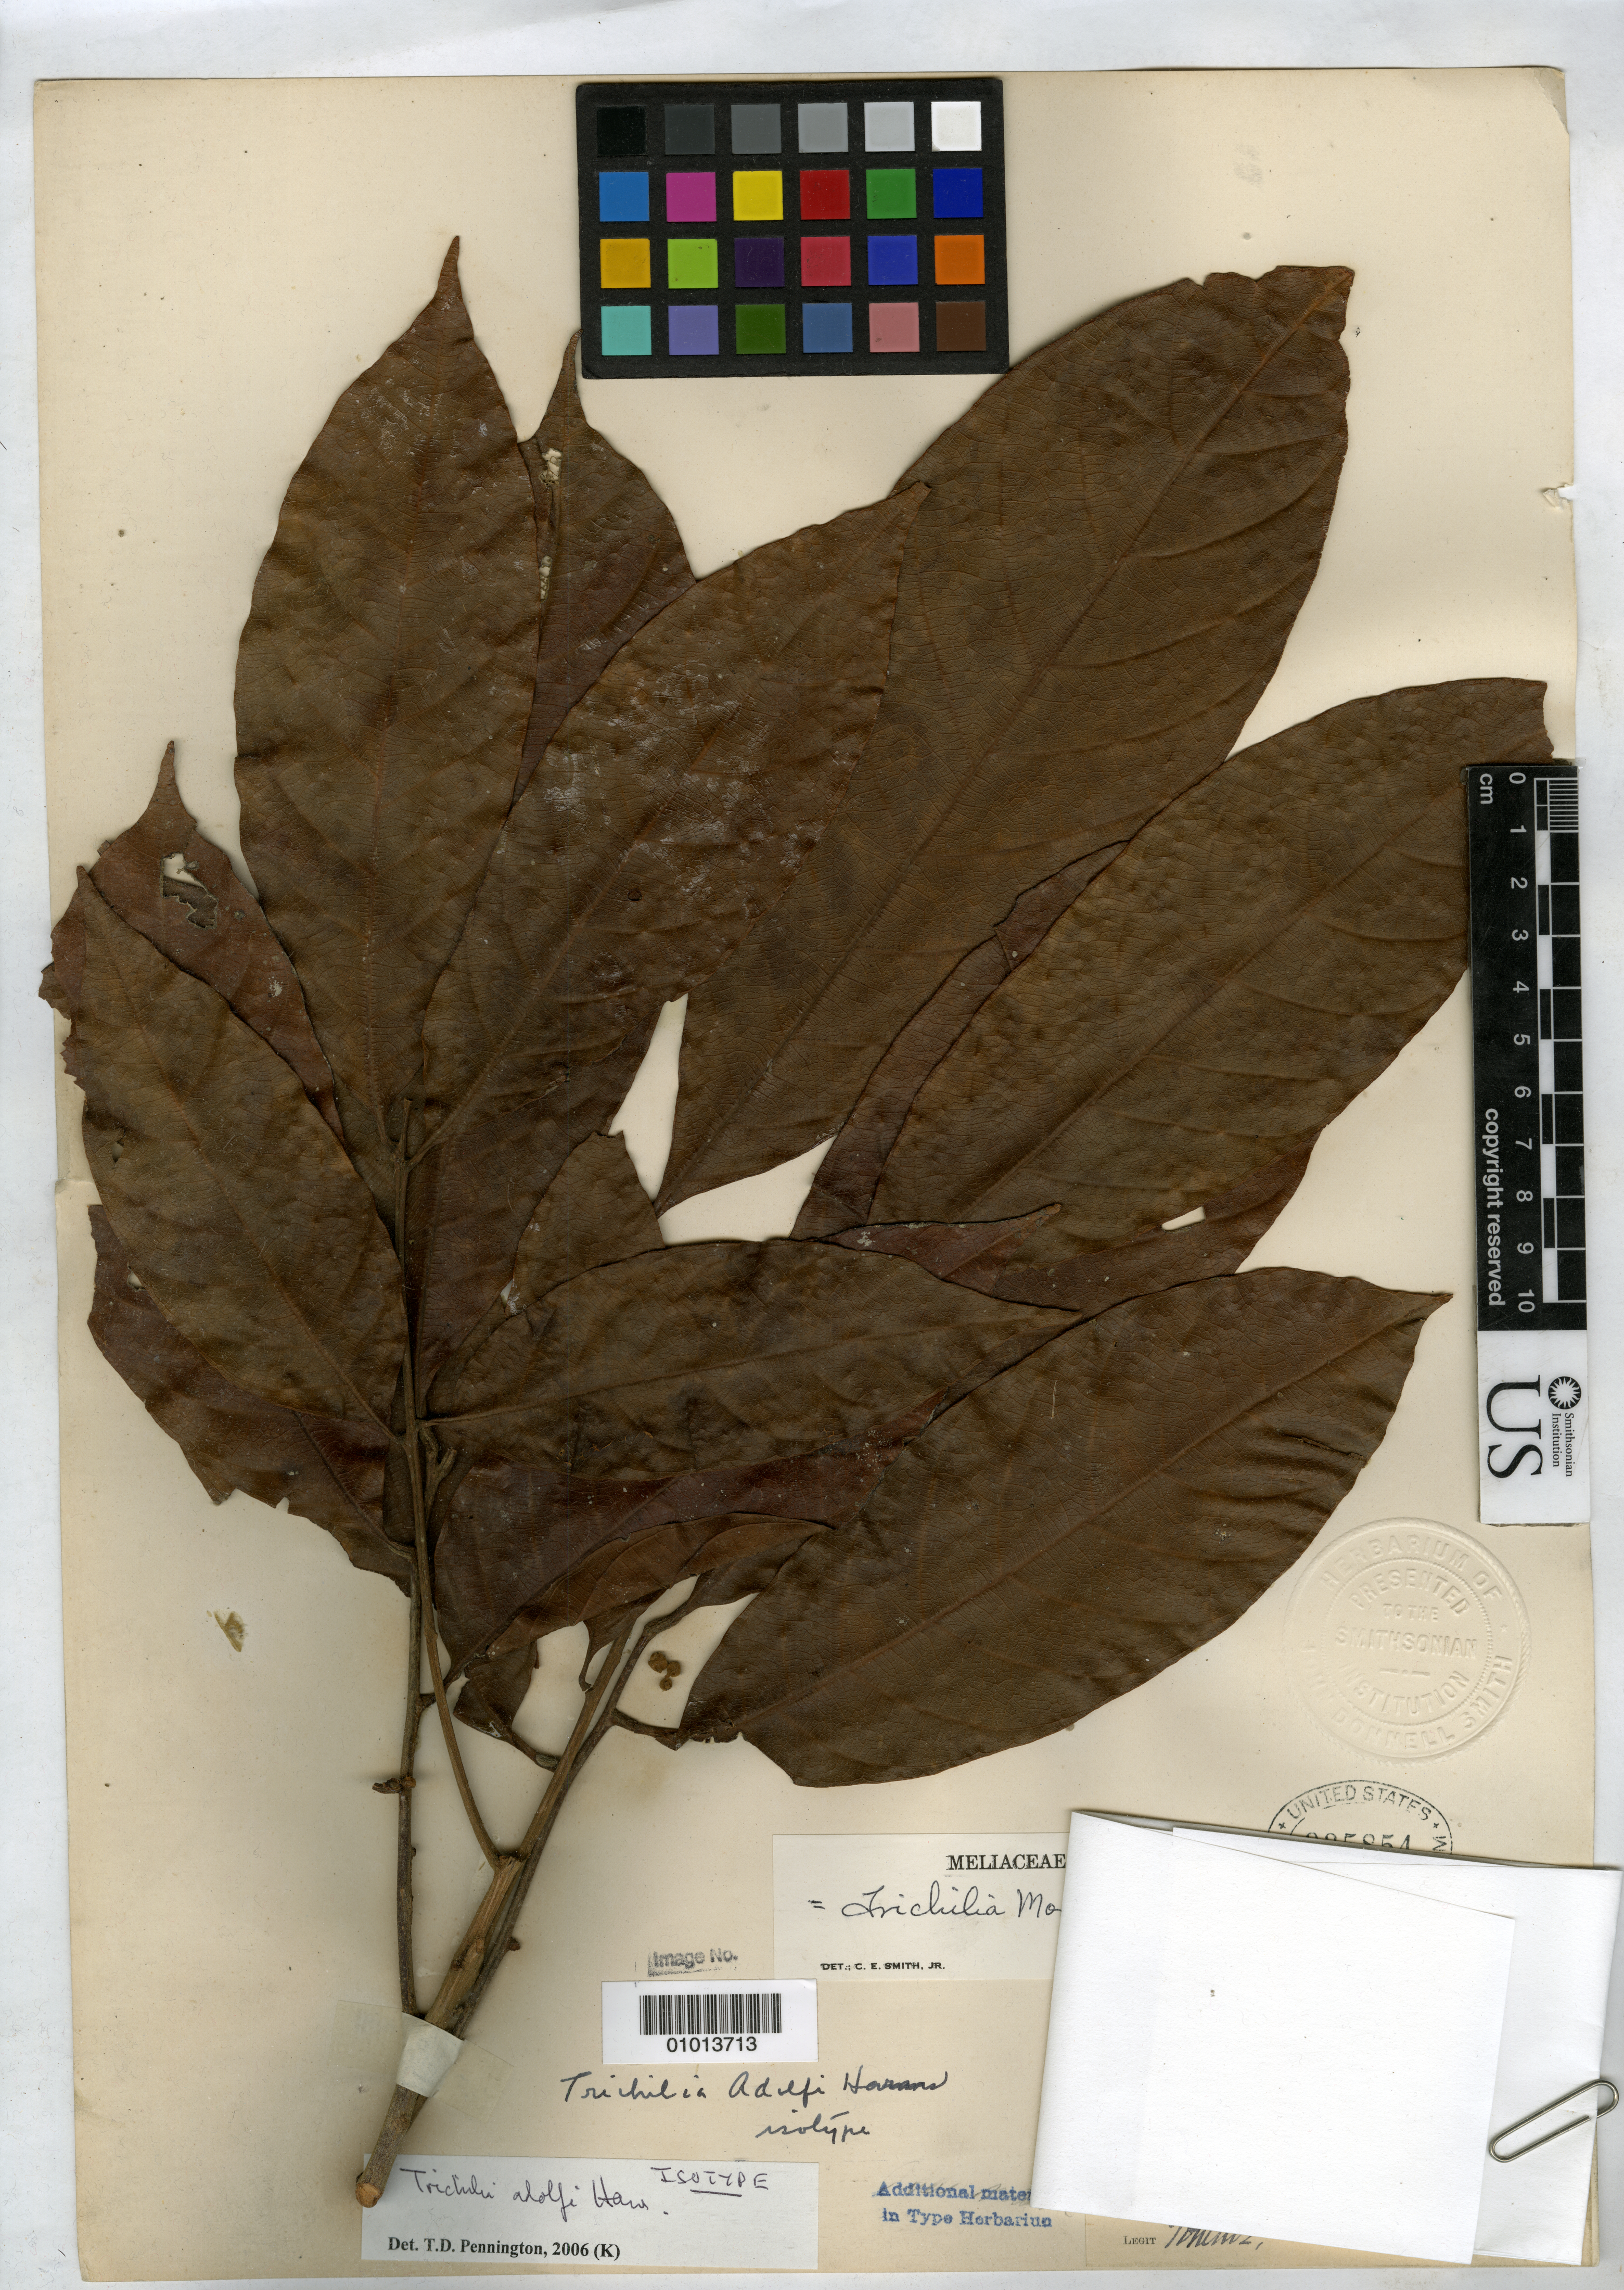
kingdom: Plantae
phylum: Tracheophyta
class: Magnoliopsida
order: Sapindales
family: Meliaceae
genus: Trichilia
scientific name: Trichilia adolfi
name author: Harms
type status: Isolectotype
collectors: A. Tonduz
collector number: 13360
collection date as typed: May 1889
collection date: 1889-05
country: Costa Rica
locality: Tucurrique.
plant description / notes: Specimen ex John Donnell Smith herbarium.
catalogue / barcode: US 935854